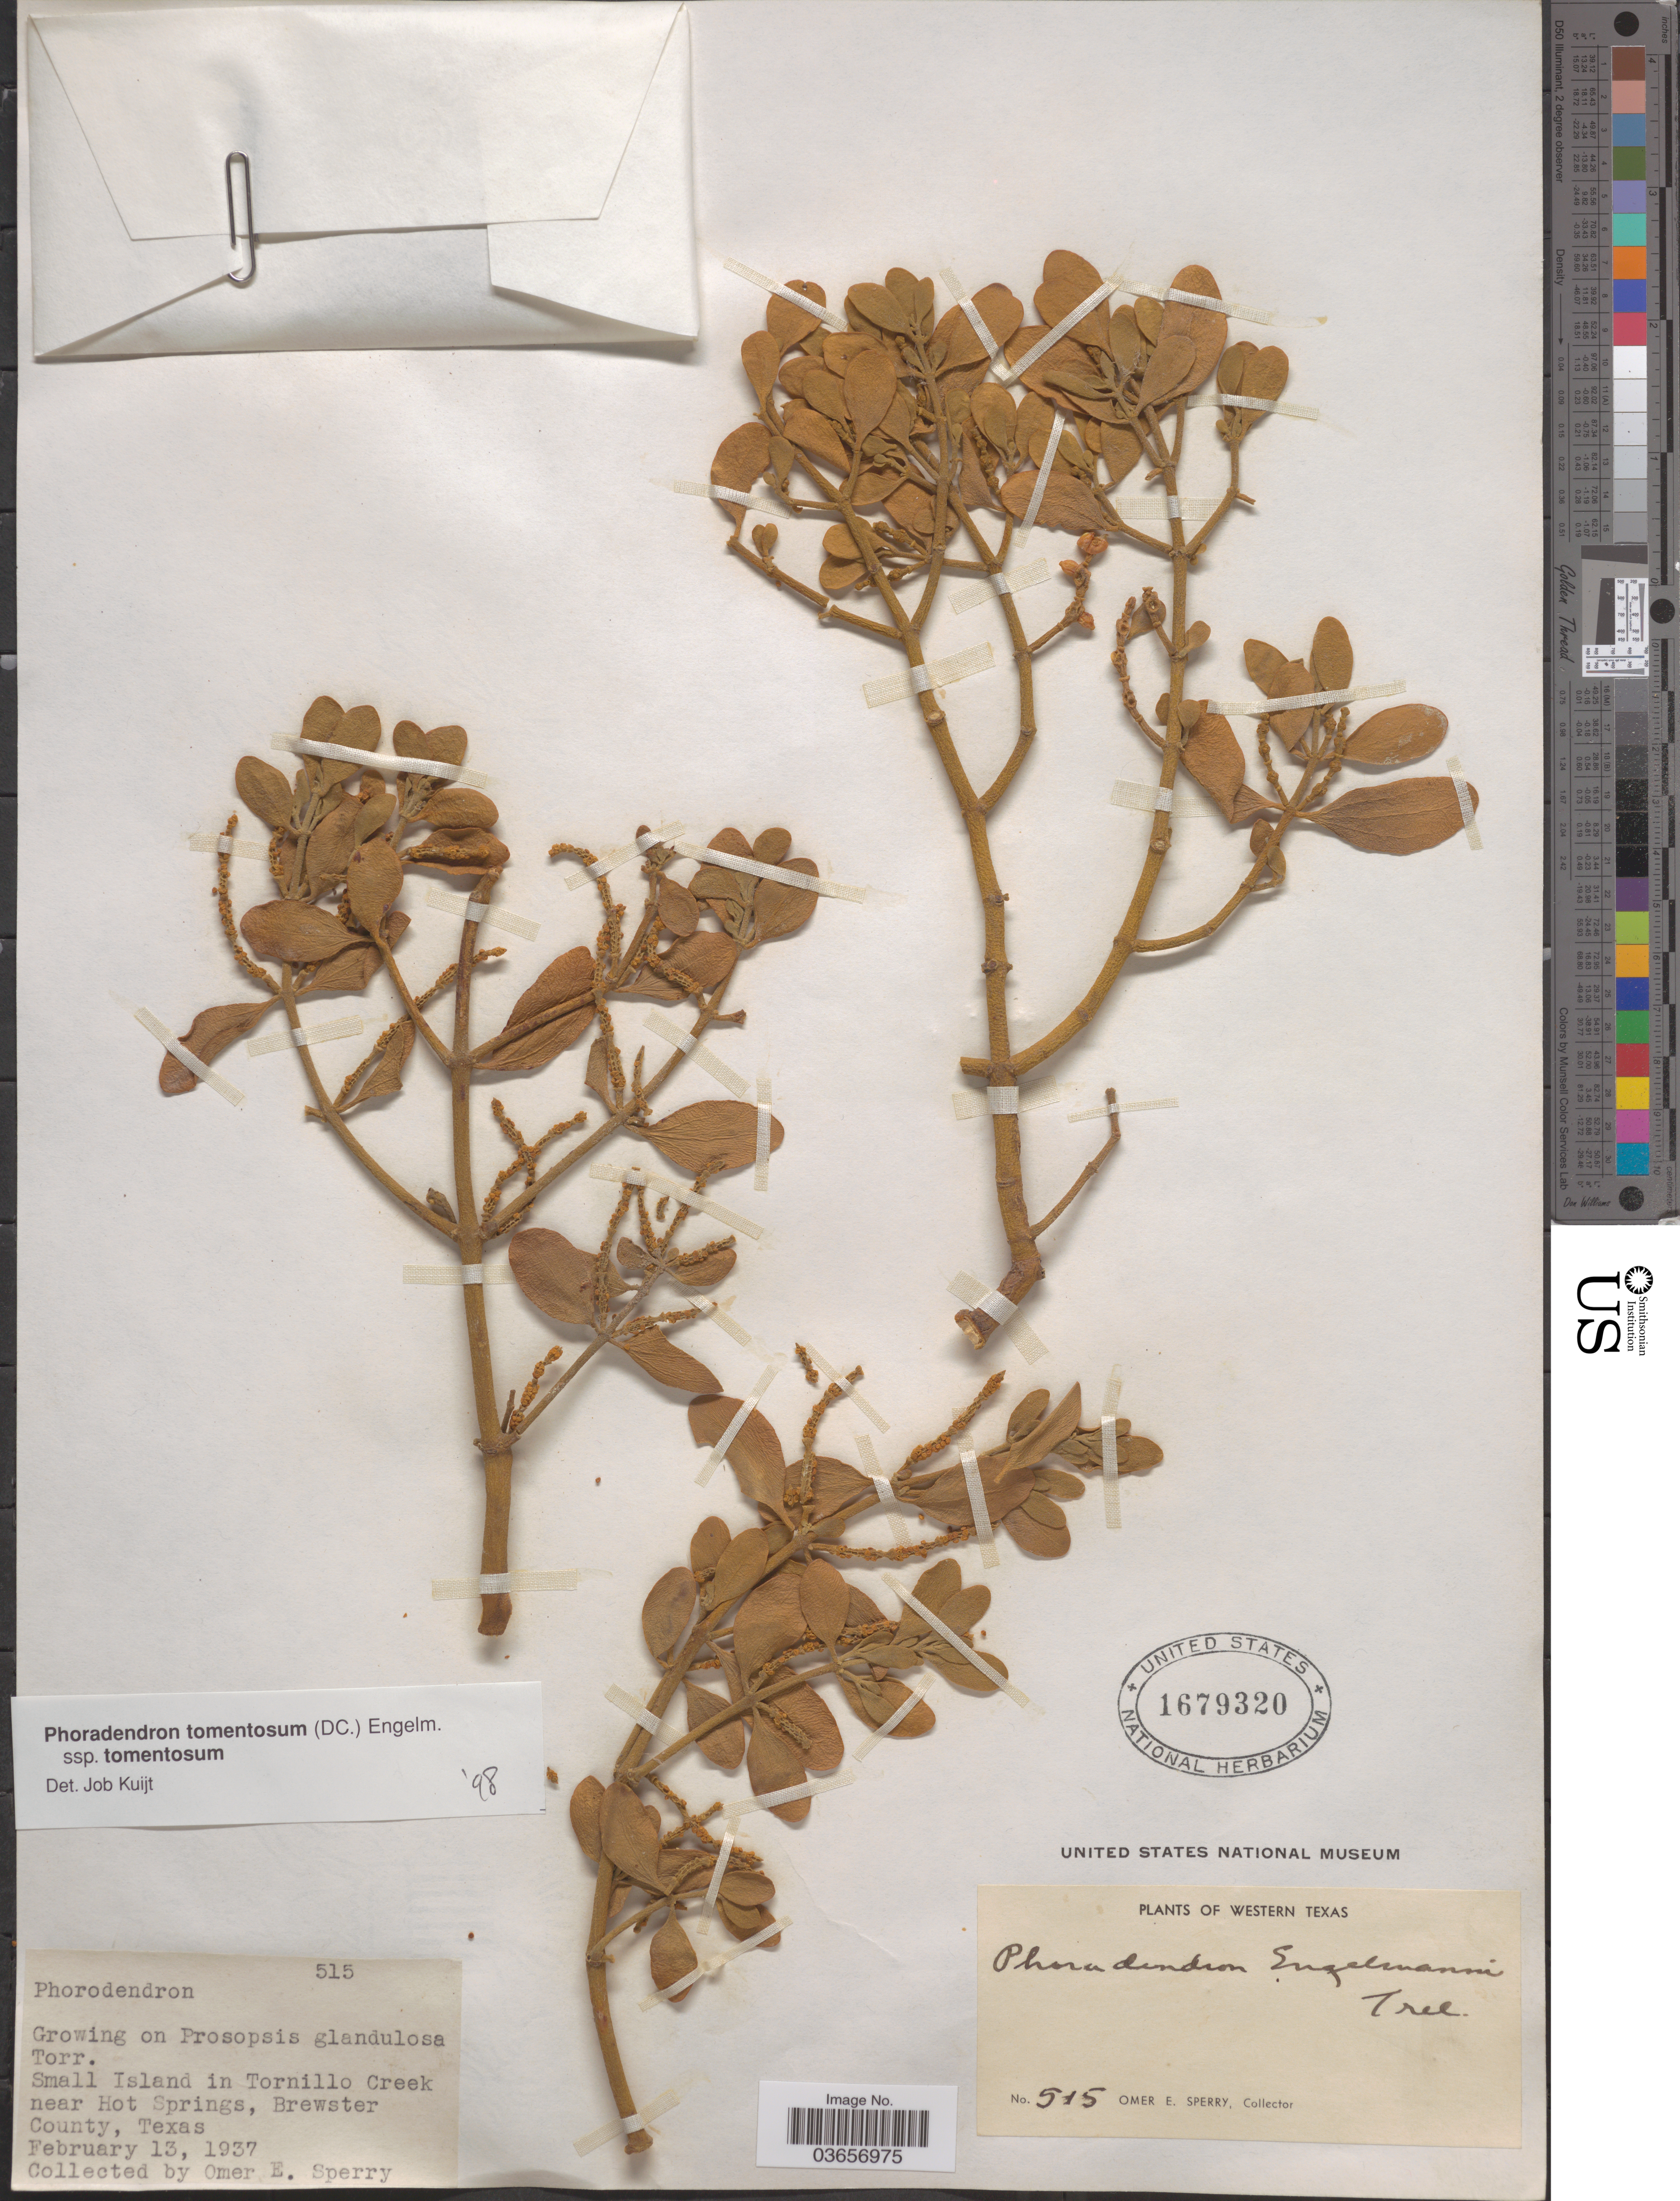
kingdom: Plantae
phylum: Tracheophyta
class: Magnoliopsida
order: Santalales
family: Viscaceae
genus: Phoradendron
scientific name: Phoradendron tomentosum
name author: DC.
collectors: O. E. Sperry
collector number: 515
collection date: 1937-02-13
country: United States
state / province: Texas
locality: Western Texas. Small Island in Tornillo Creek near Hot Springs, Brewster County.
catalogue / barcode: US 1679320